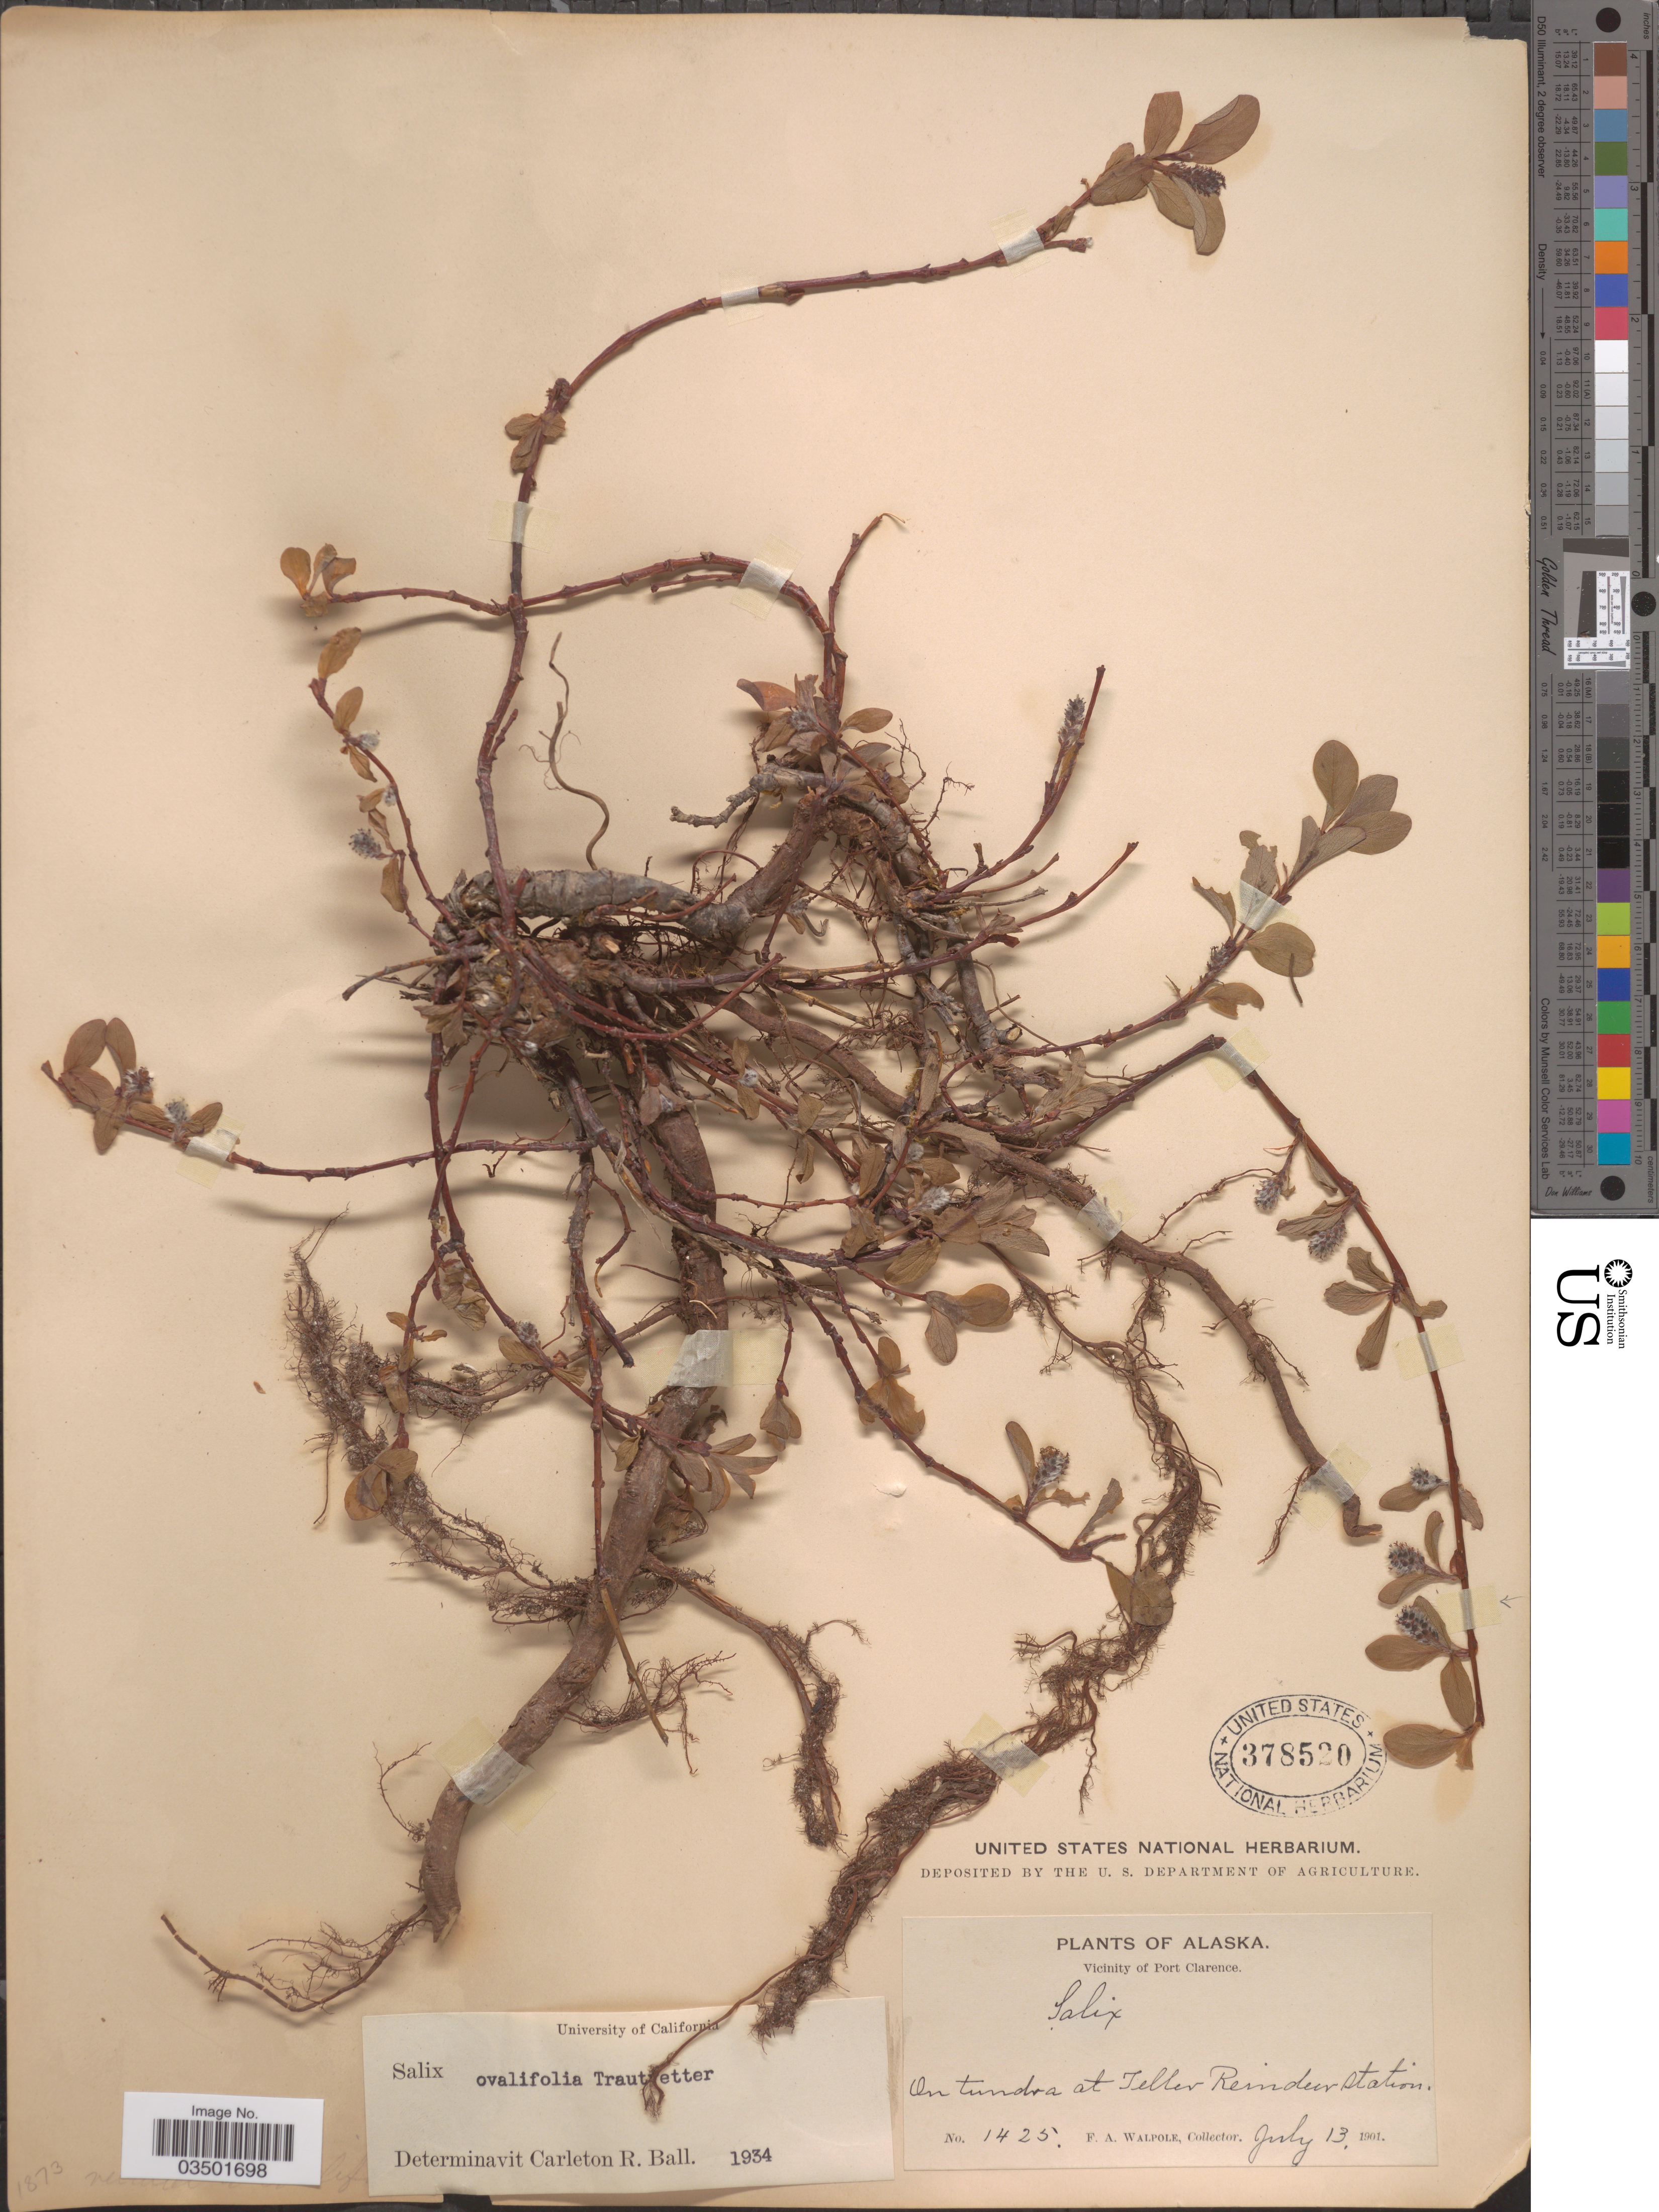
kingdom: Plantae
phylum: Tracheophyta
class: Magnoliopsida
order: Malpighiales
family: Salicaceae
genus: Salix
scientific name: Salix ovalifolia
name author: Trautv.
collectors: F. Walpole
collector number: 1425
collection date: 1901-07-13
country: United States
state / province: Alaska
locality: Vicinity of Port Clarence. Teller Reindeer Station.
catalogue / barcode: US 378520